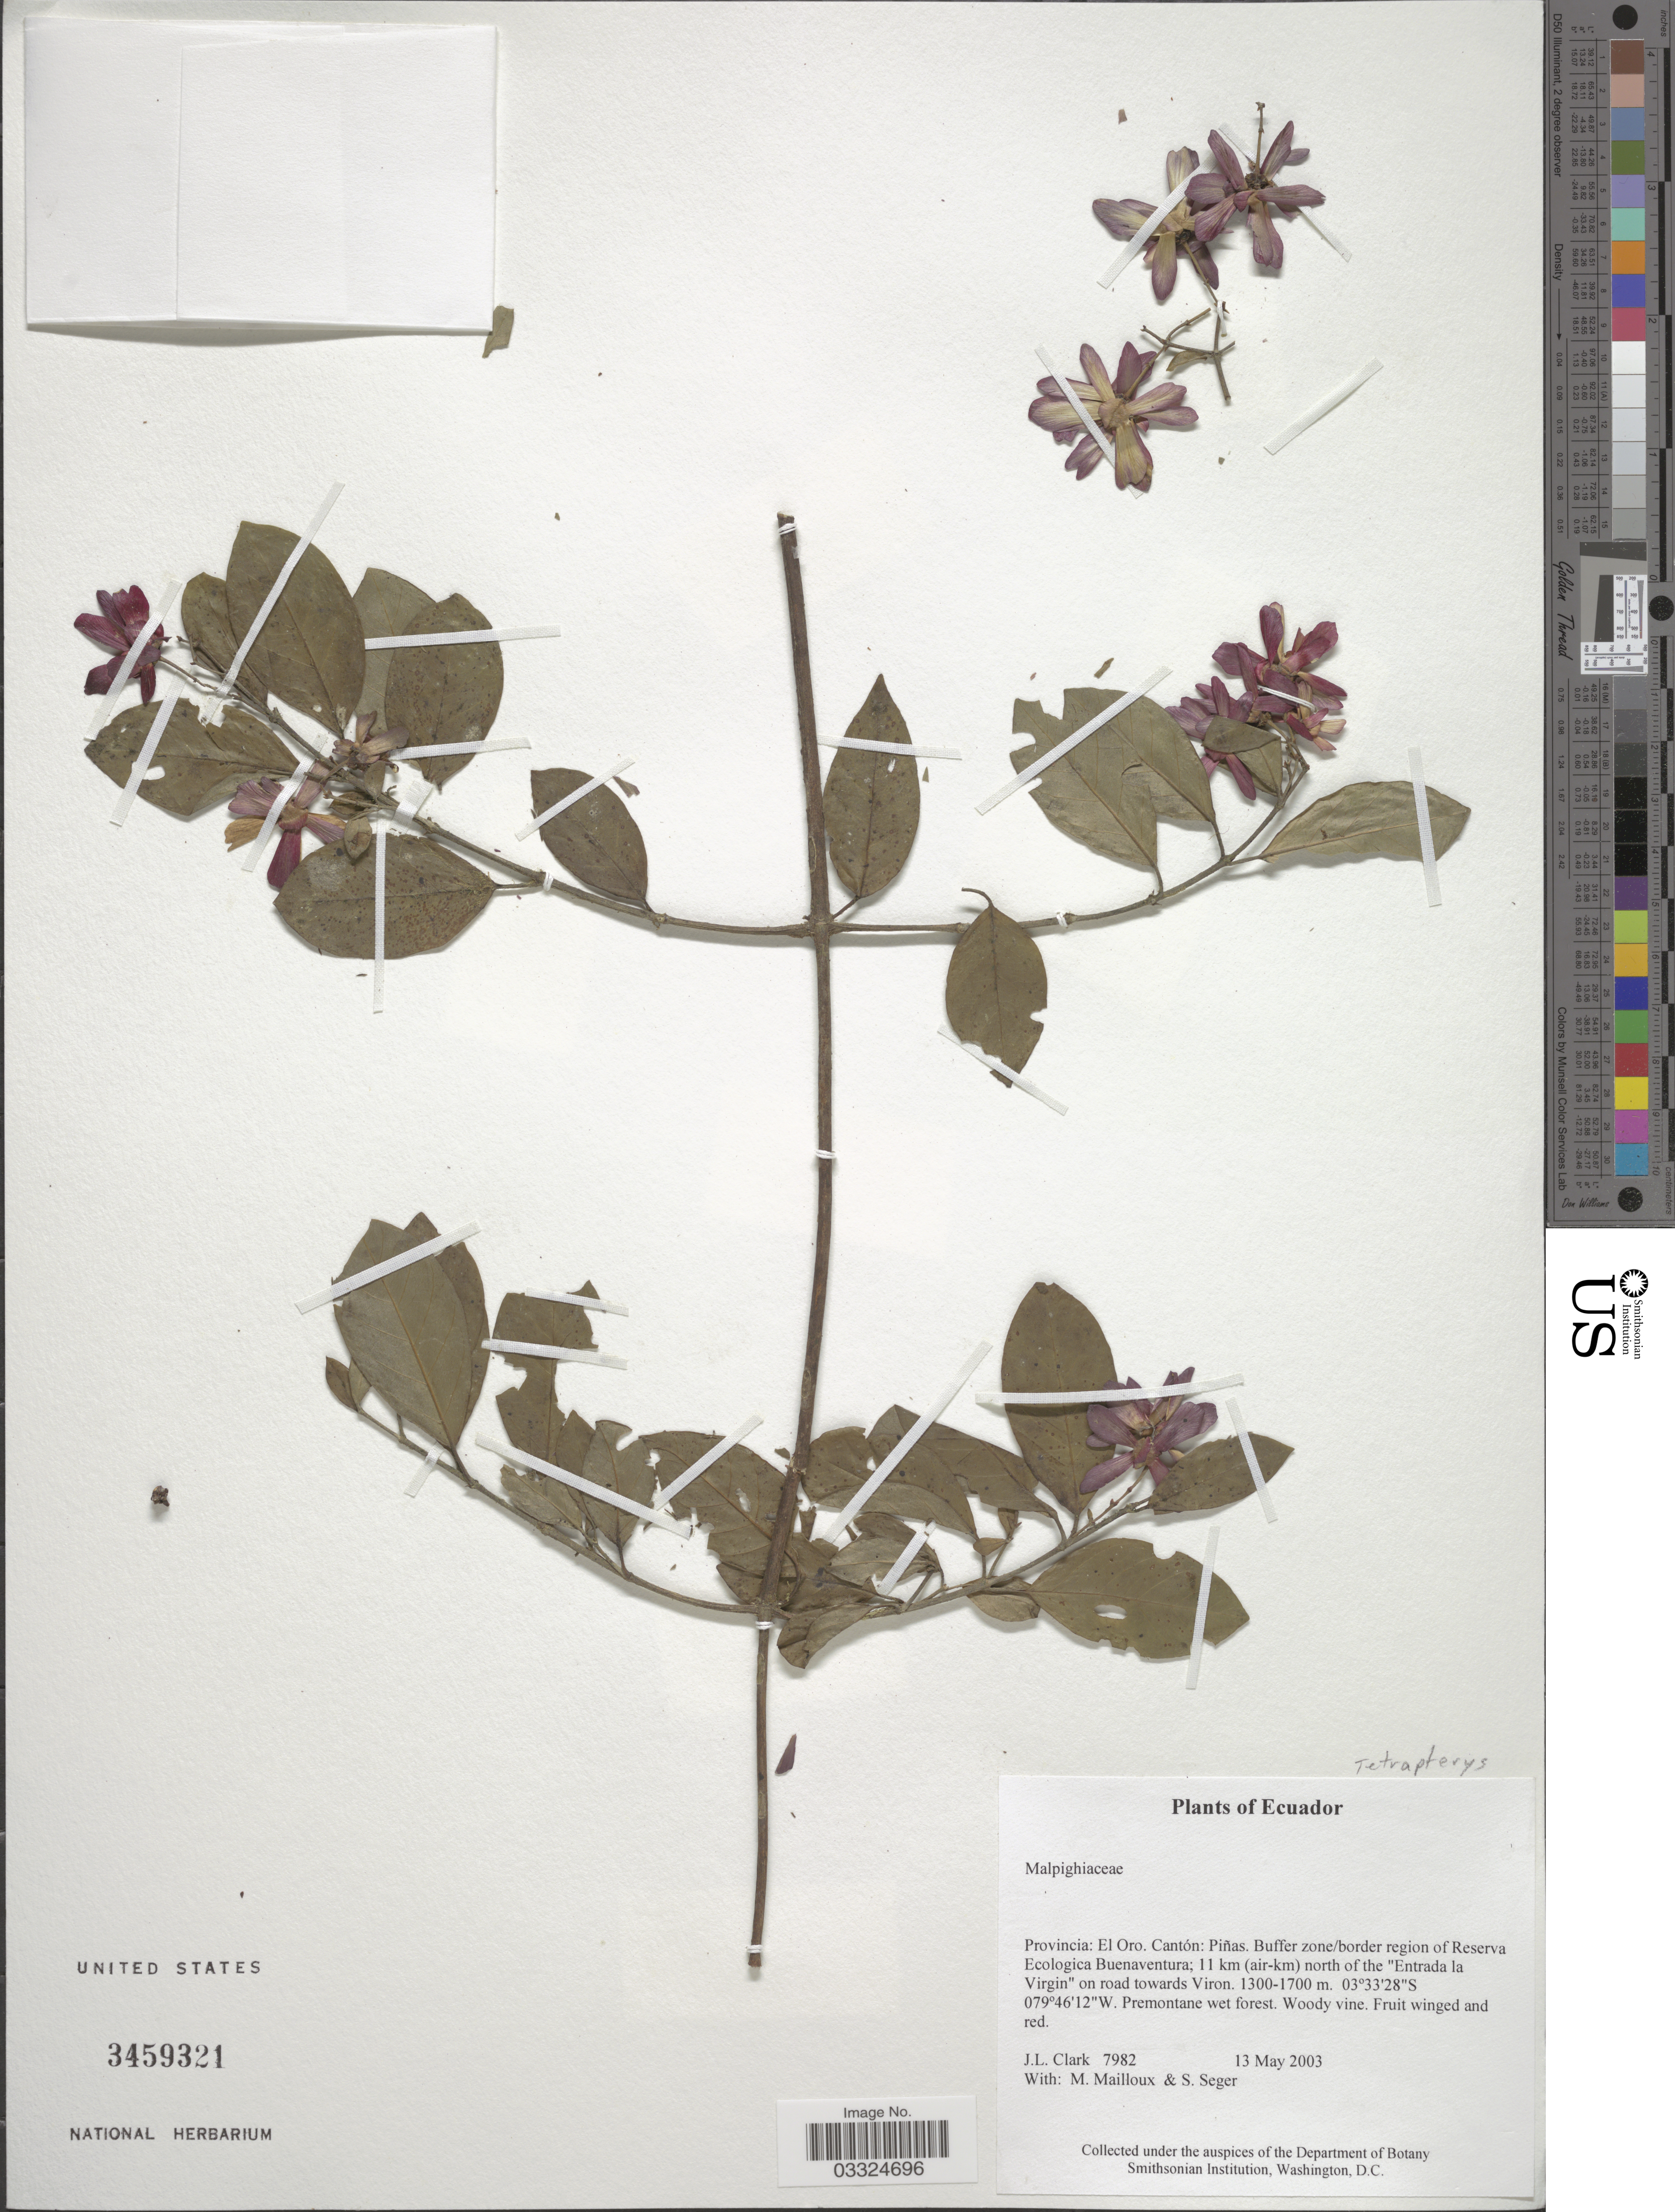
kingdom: Plantae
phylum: Tracheophyta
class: Magnoliopsida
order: Malpighiales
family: Malpighiaceae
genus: Tetrapterys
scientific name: Tetrapterys sp.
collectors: J. L. Clark, M. Mailloux & S. Seger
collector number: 7982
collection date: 2003-05-13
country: Ecuador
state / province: El Oro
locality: Cantón: Piñas. Buffer zone/border region of Reserva Ecologica Buenaventura; 11 km (air-km) north of the "Entrada la Virgin" on road towards Viron.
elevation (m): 1300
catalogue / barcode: US 3459321